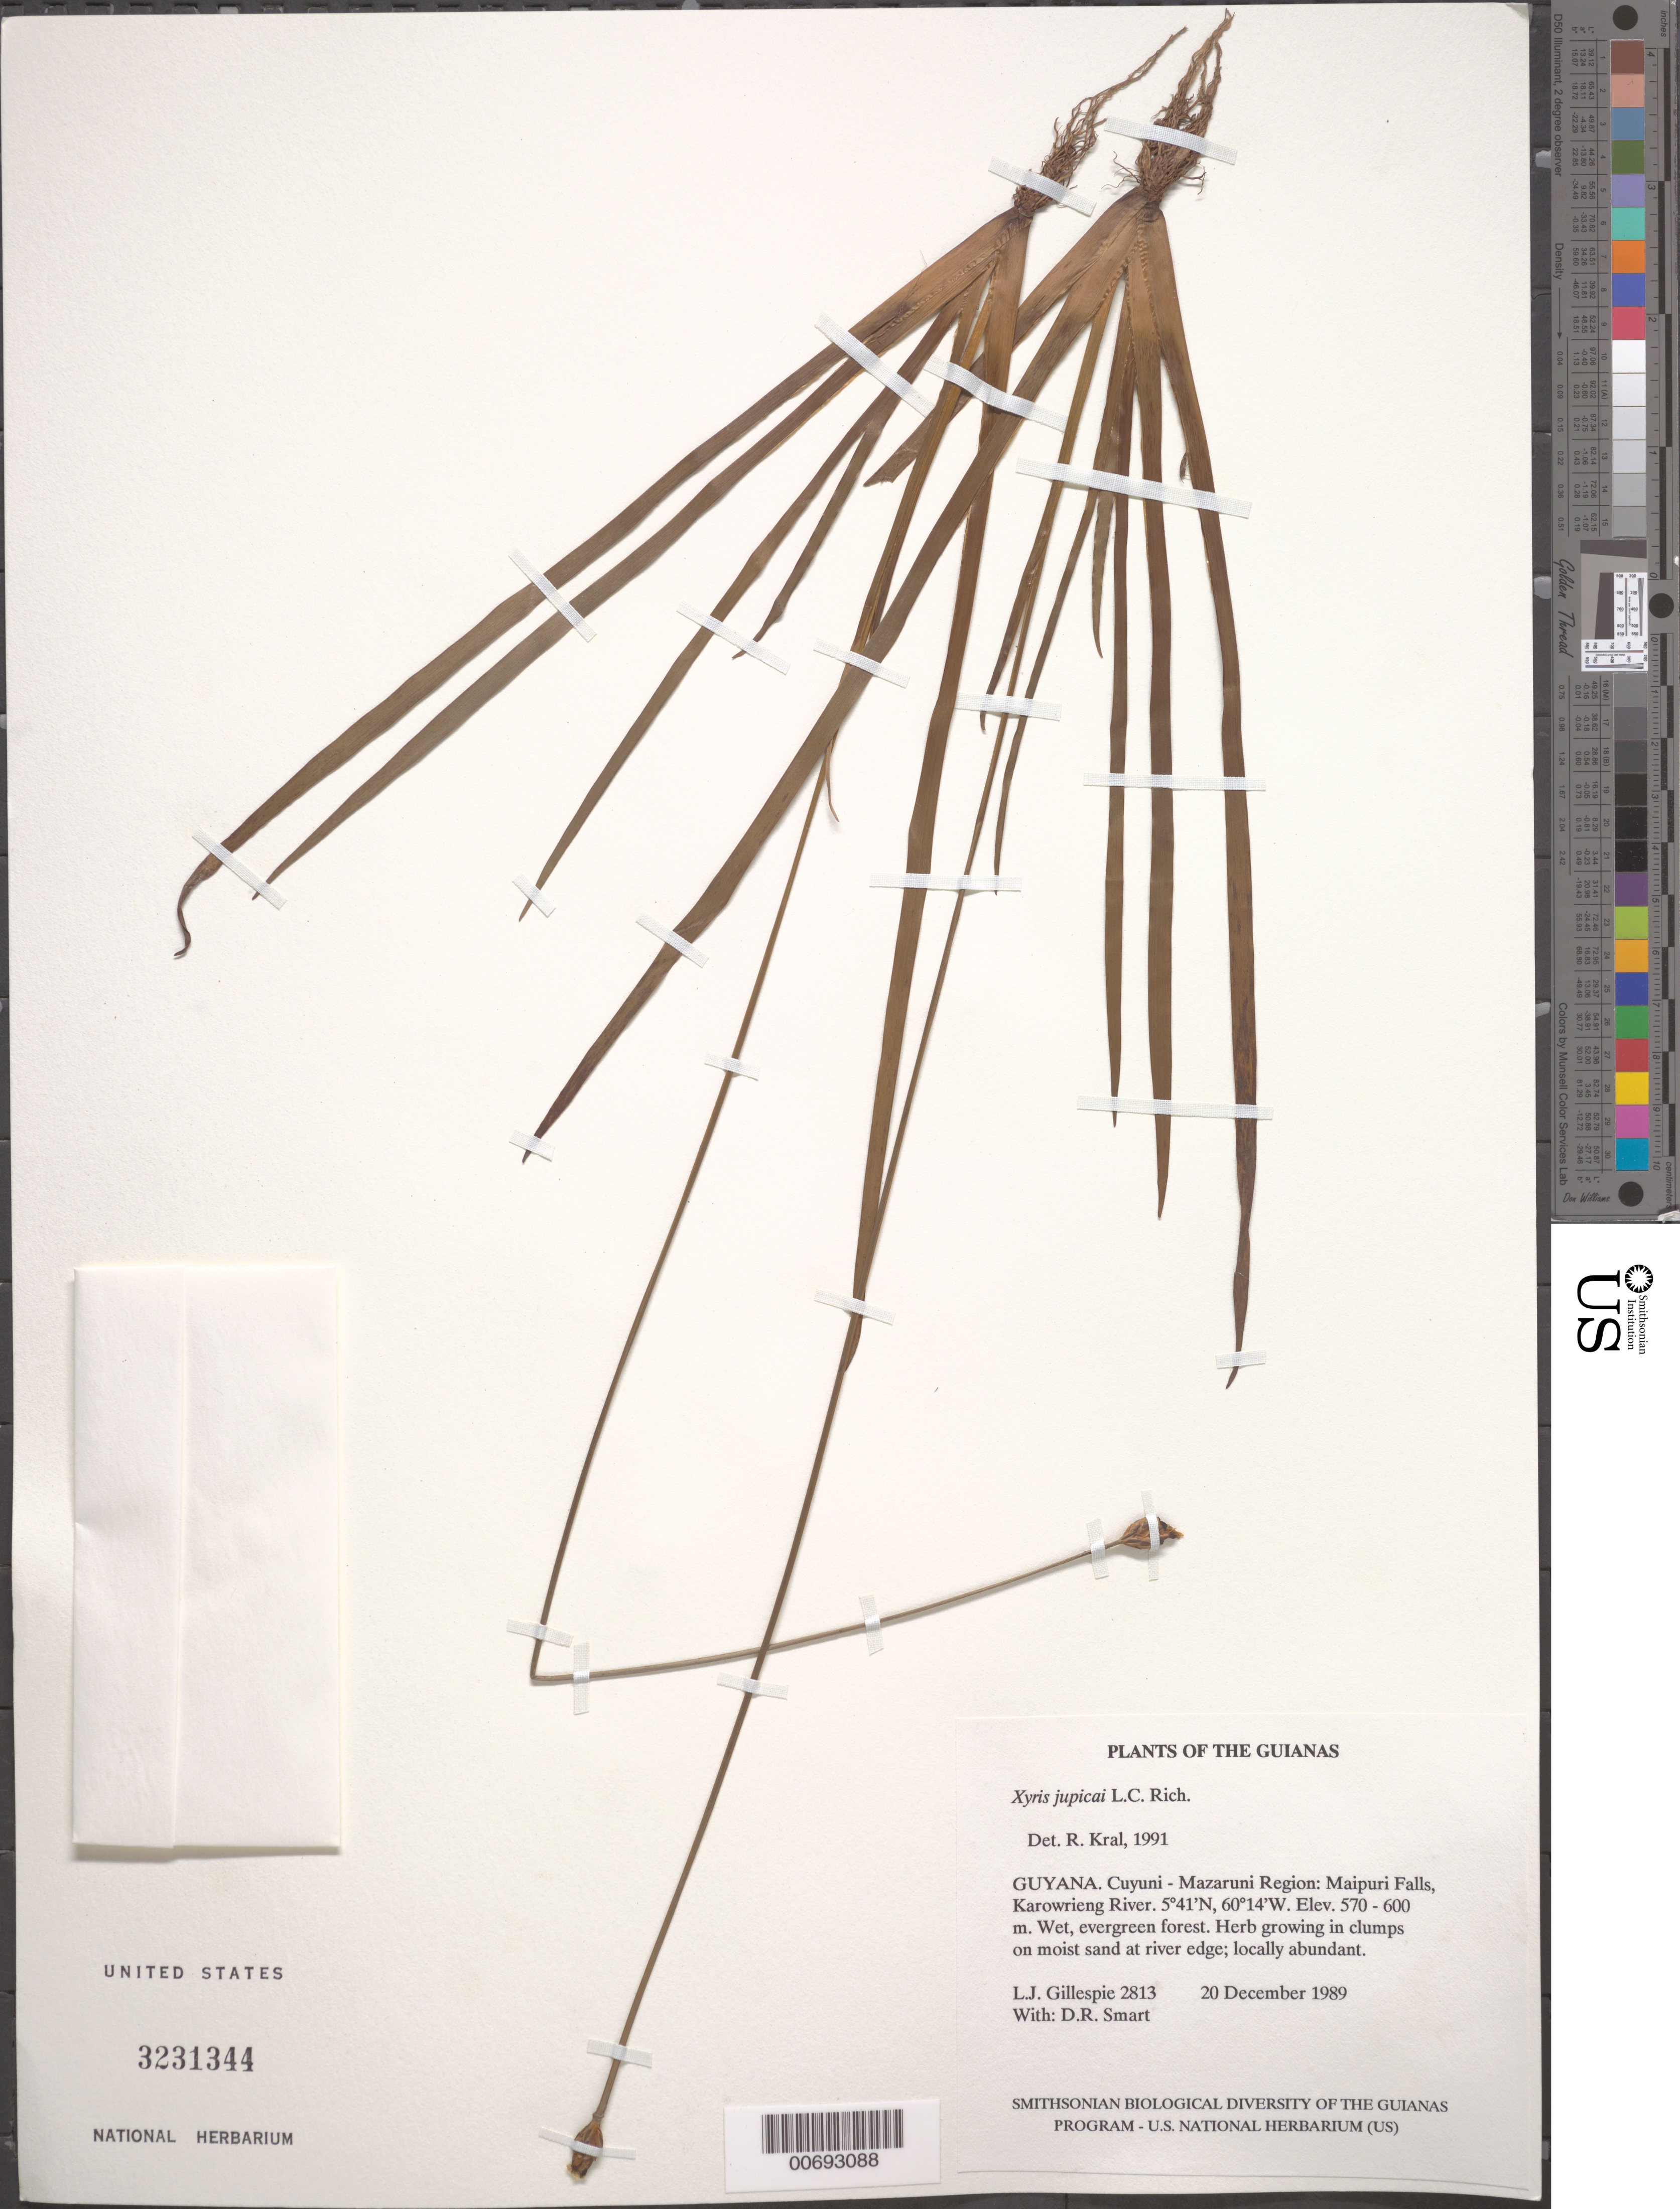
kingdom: Plantae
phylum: Tracheophyta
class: Liliopsida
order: Poales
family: Xyridaceae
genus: Xyris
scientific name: Xyris jupicai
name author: Rich.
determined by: Kral, Robert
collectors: L. J. Gillespie & D. R. Smart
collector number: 2813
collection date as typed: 20 December 1989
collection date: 1989-12-20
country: Guyana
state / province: Cuyuni-Mazaruni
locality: Maipuri Falls, Karowrieng River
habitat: Wet, evergreen forest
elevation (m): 570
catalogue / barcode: US 3231344